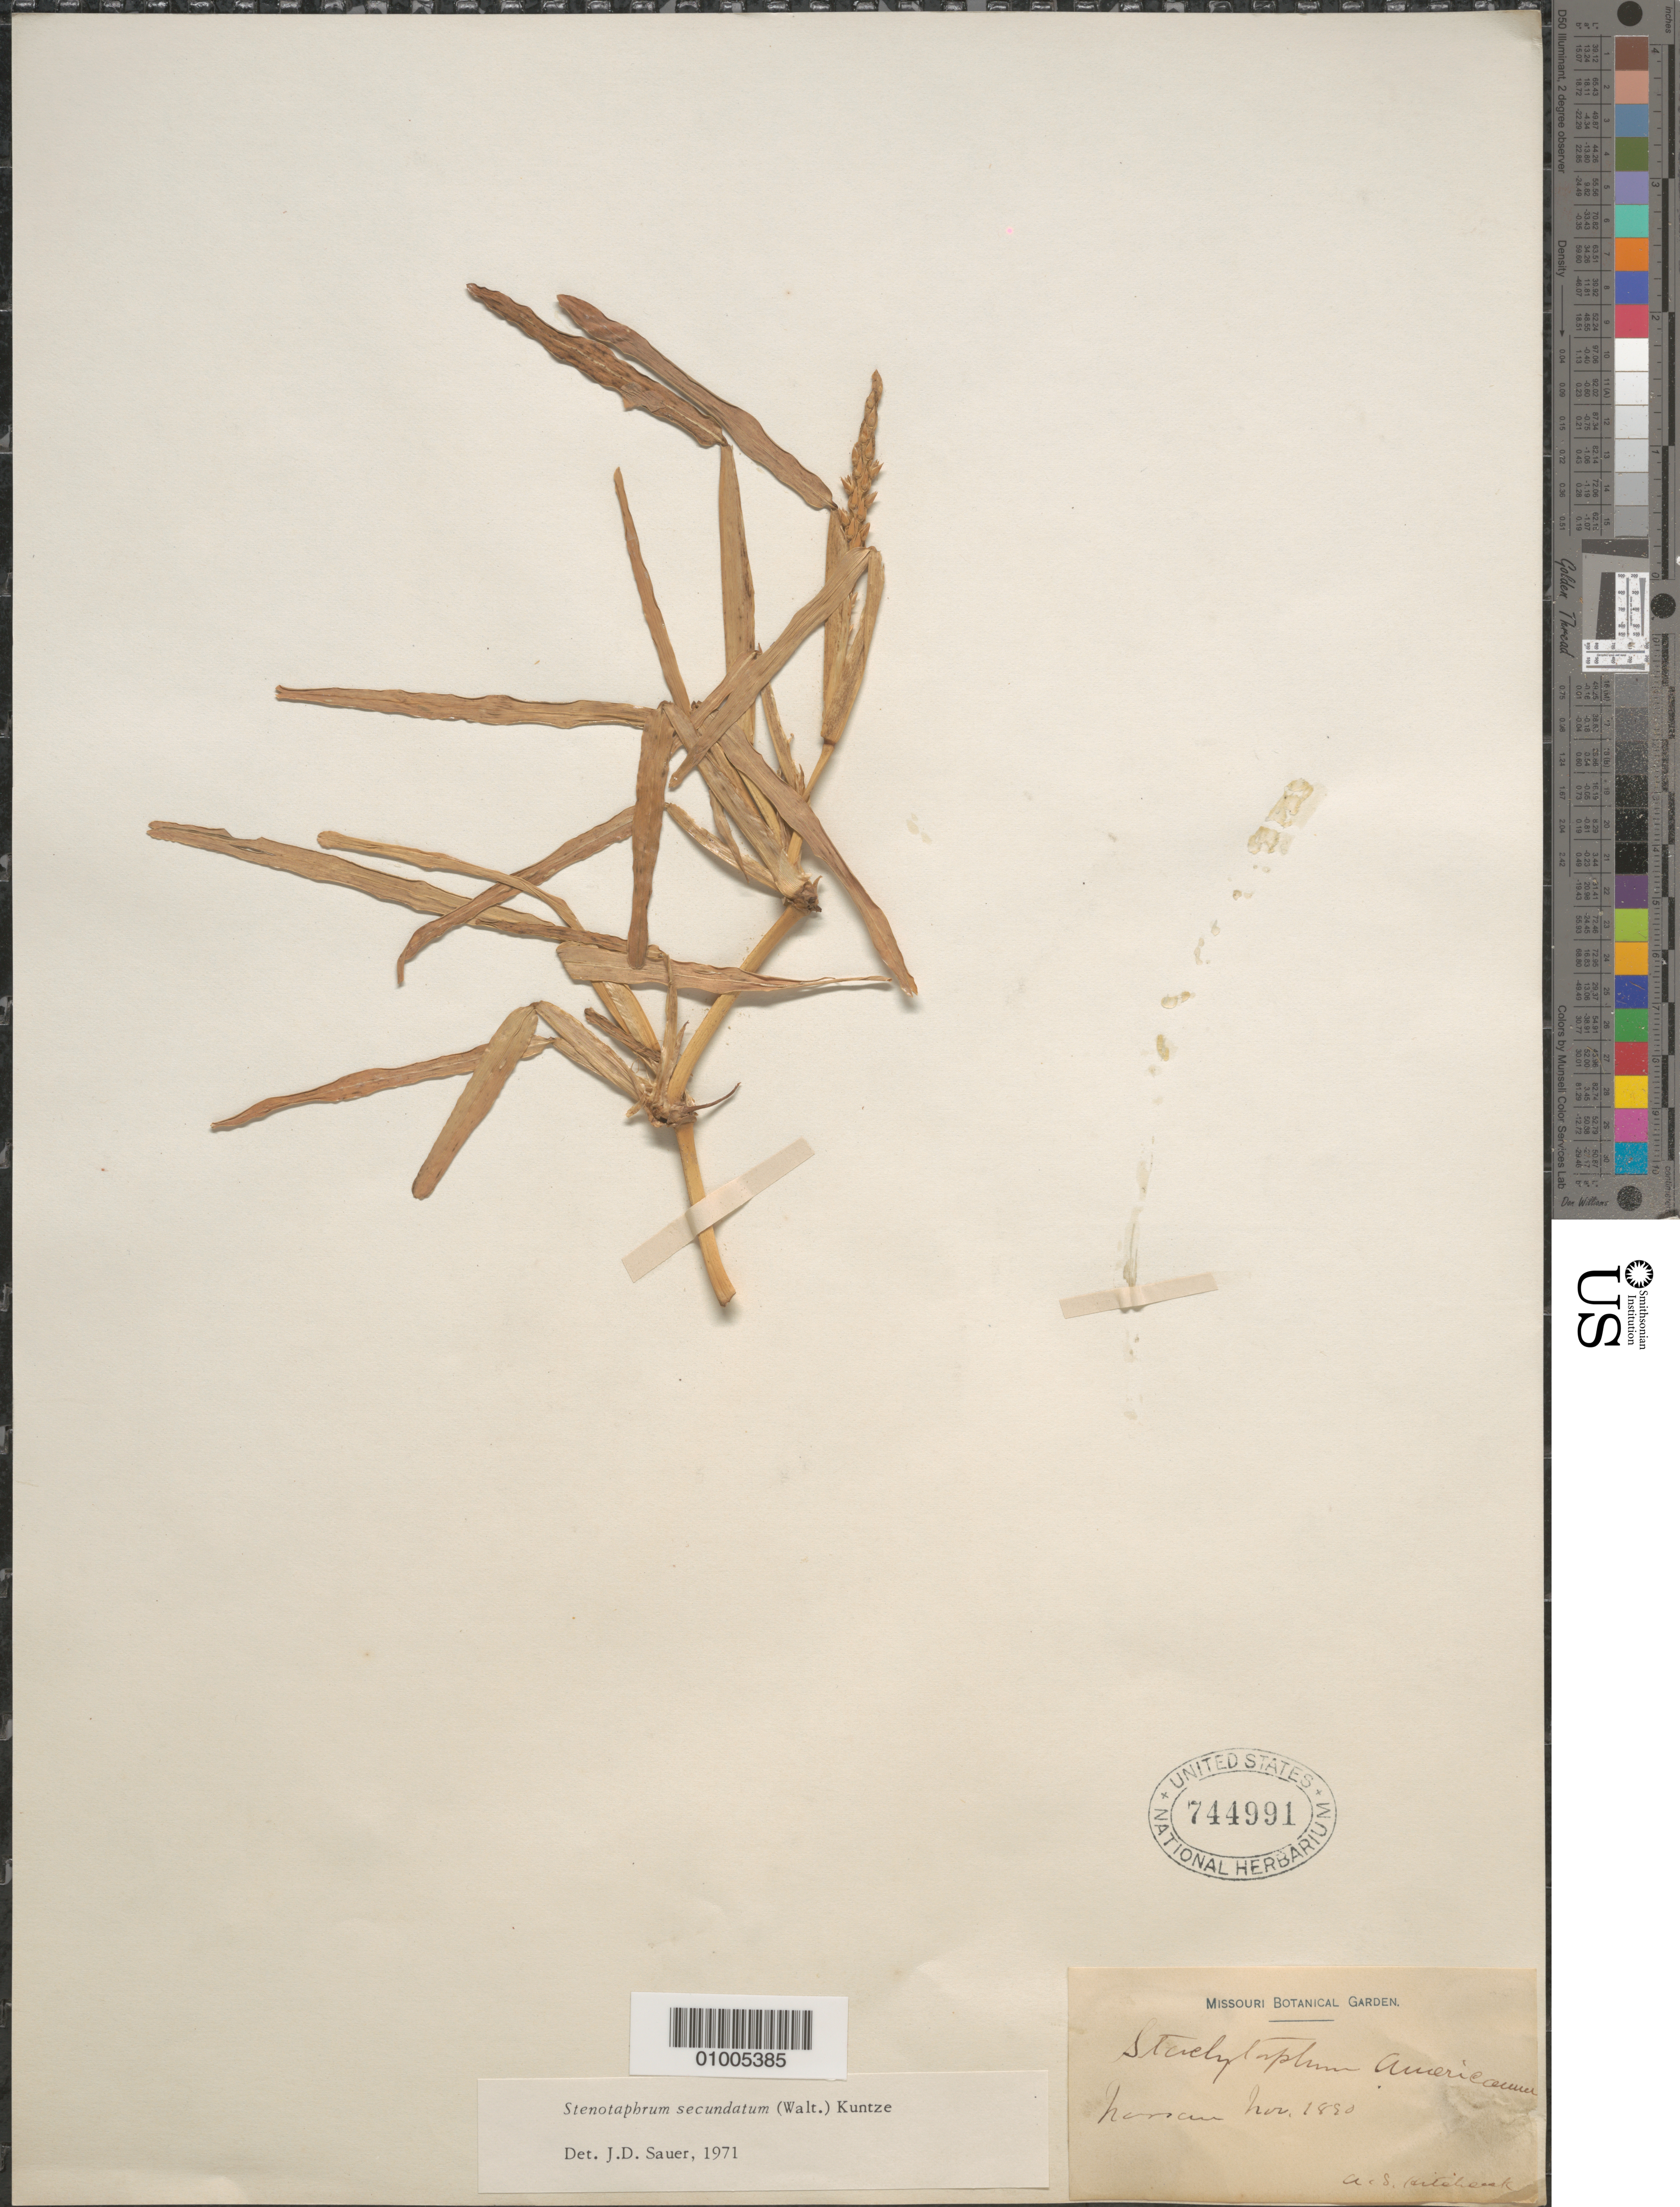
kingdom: Plantae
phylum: Tracheophyta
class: Liliopsida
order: Poales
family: Poaceae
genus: Stenotaphrum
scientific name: Stenotaphrum secundatum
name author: (Walter) Kuntze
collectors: A. S. Hitchcock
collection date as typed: Nov 1890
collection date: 1890-11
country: Bahamas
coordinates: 0 N, 0 E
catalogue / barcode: US 744991